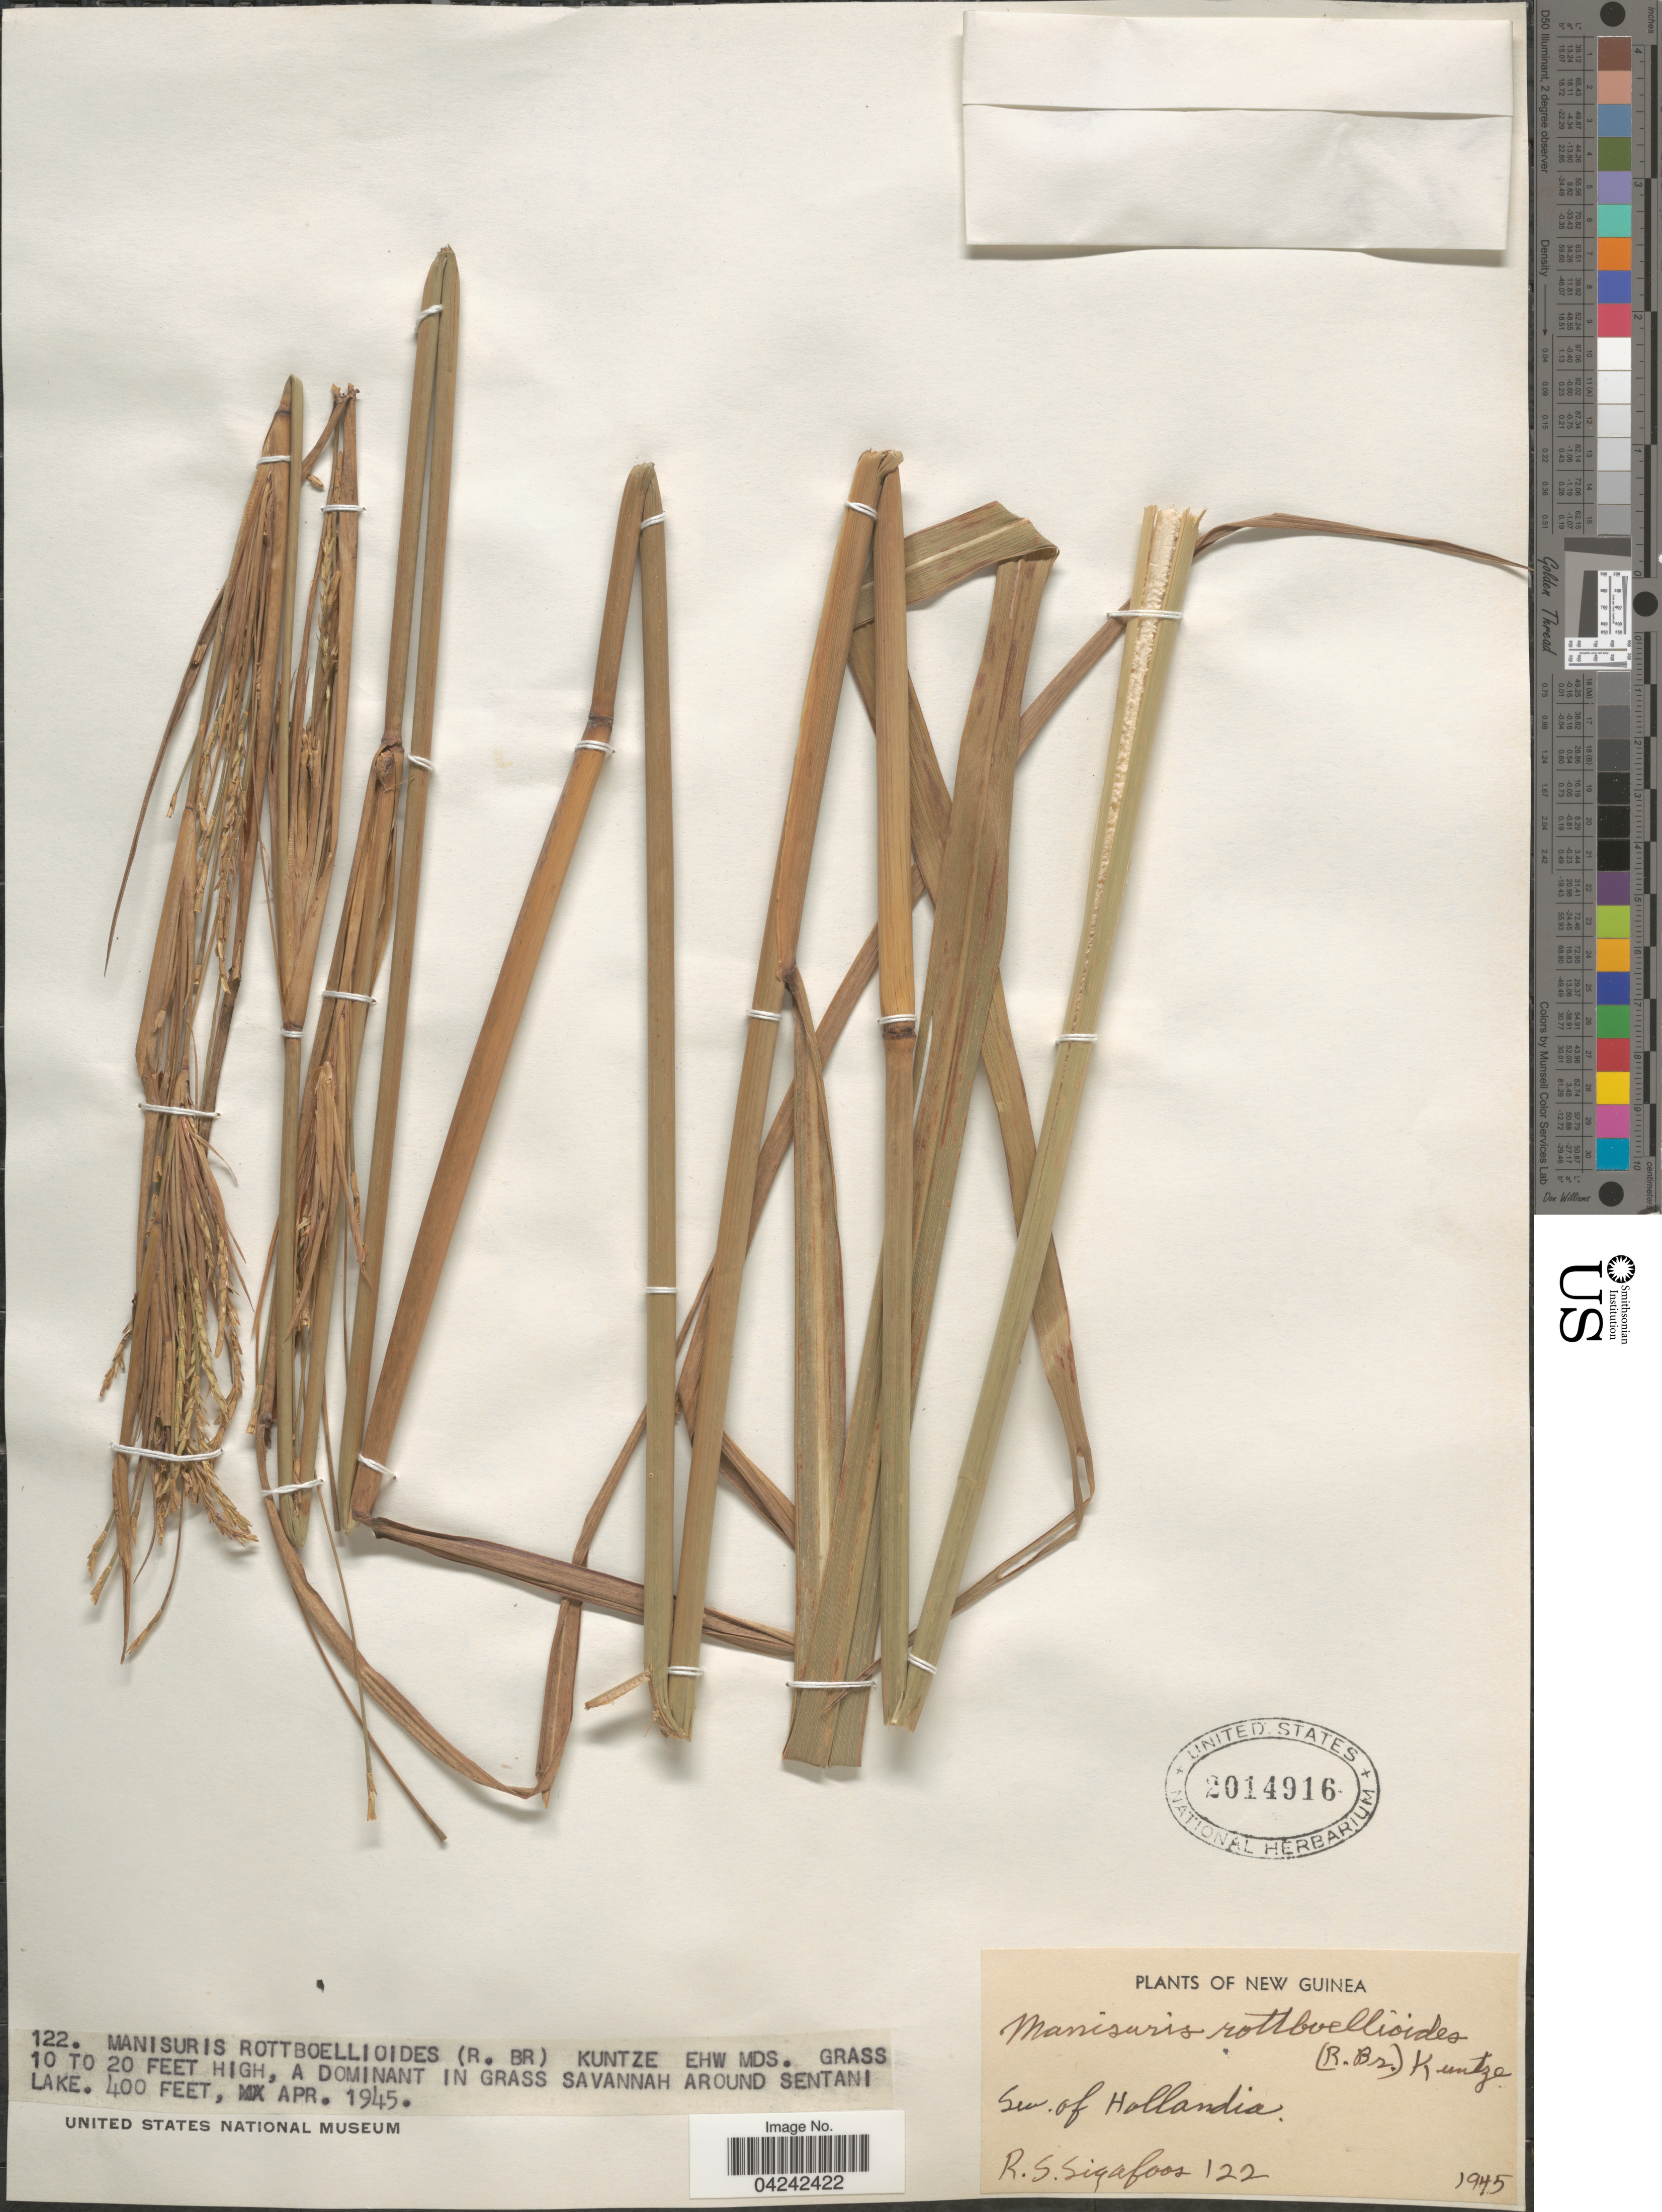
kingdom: Plantae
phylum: Tracheophyta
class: Liliopsida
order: Poales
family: Poaceae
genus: Rottboellia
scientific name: Rottboellia rottboellioides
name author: (R. Br.) Druce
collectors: R. Sigafoos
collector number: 122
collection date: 1945-04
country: Indonesia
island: New Guinea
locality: New Guinea. Sea of Hollandia. Dominantt in grass savannah around Sentani Lake.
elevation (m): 122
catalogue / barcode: US 2014916